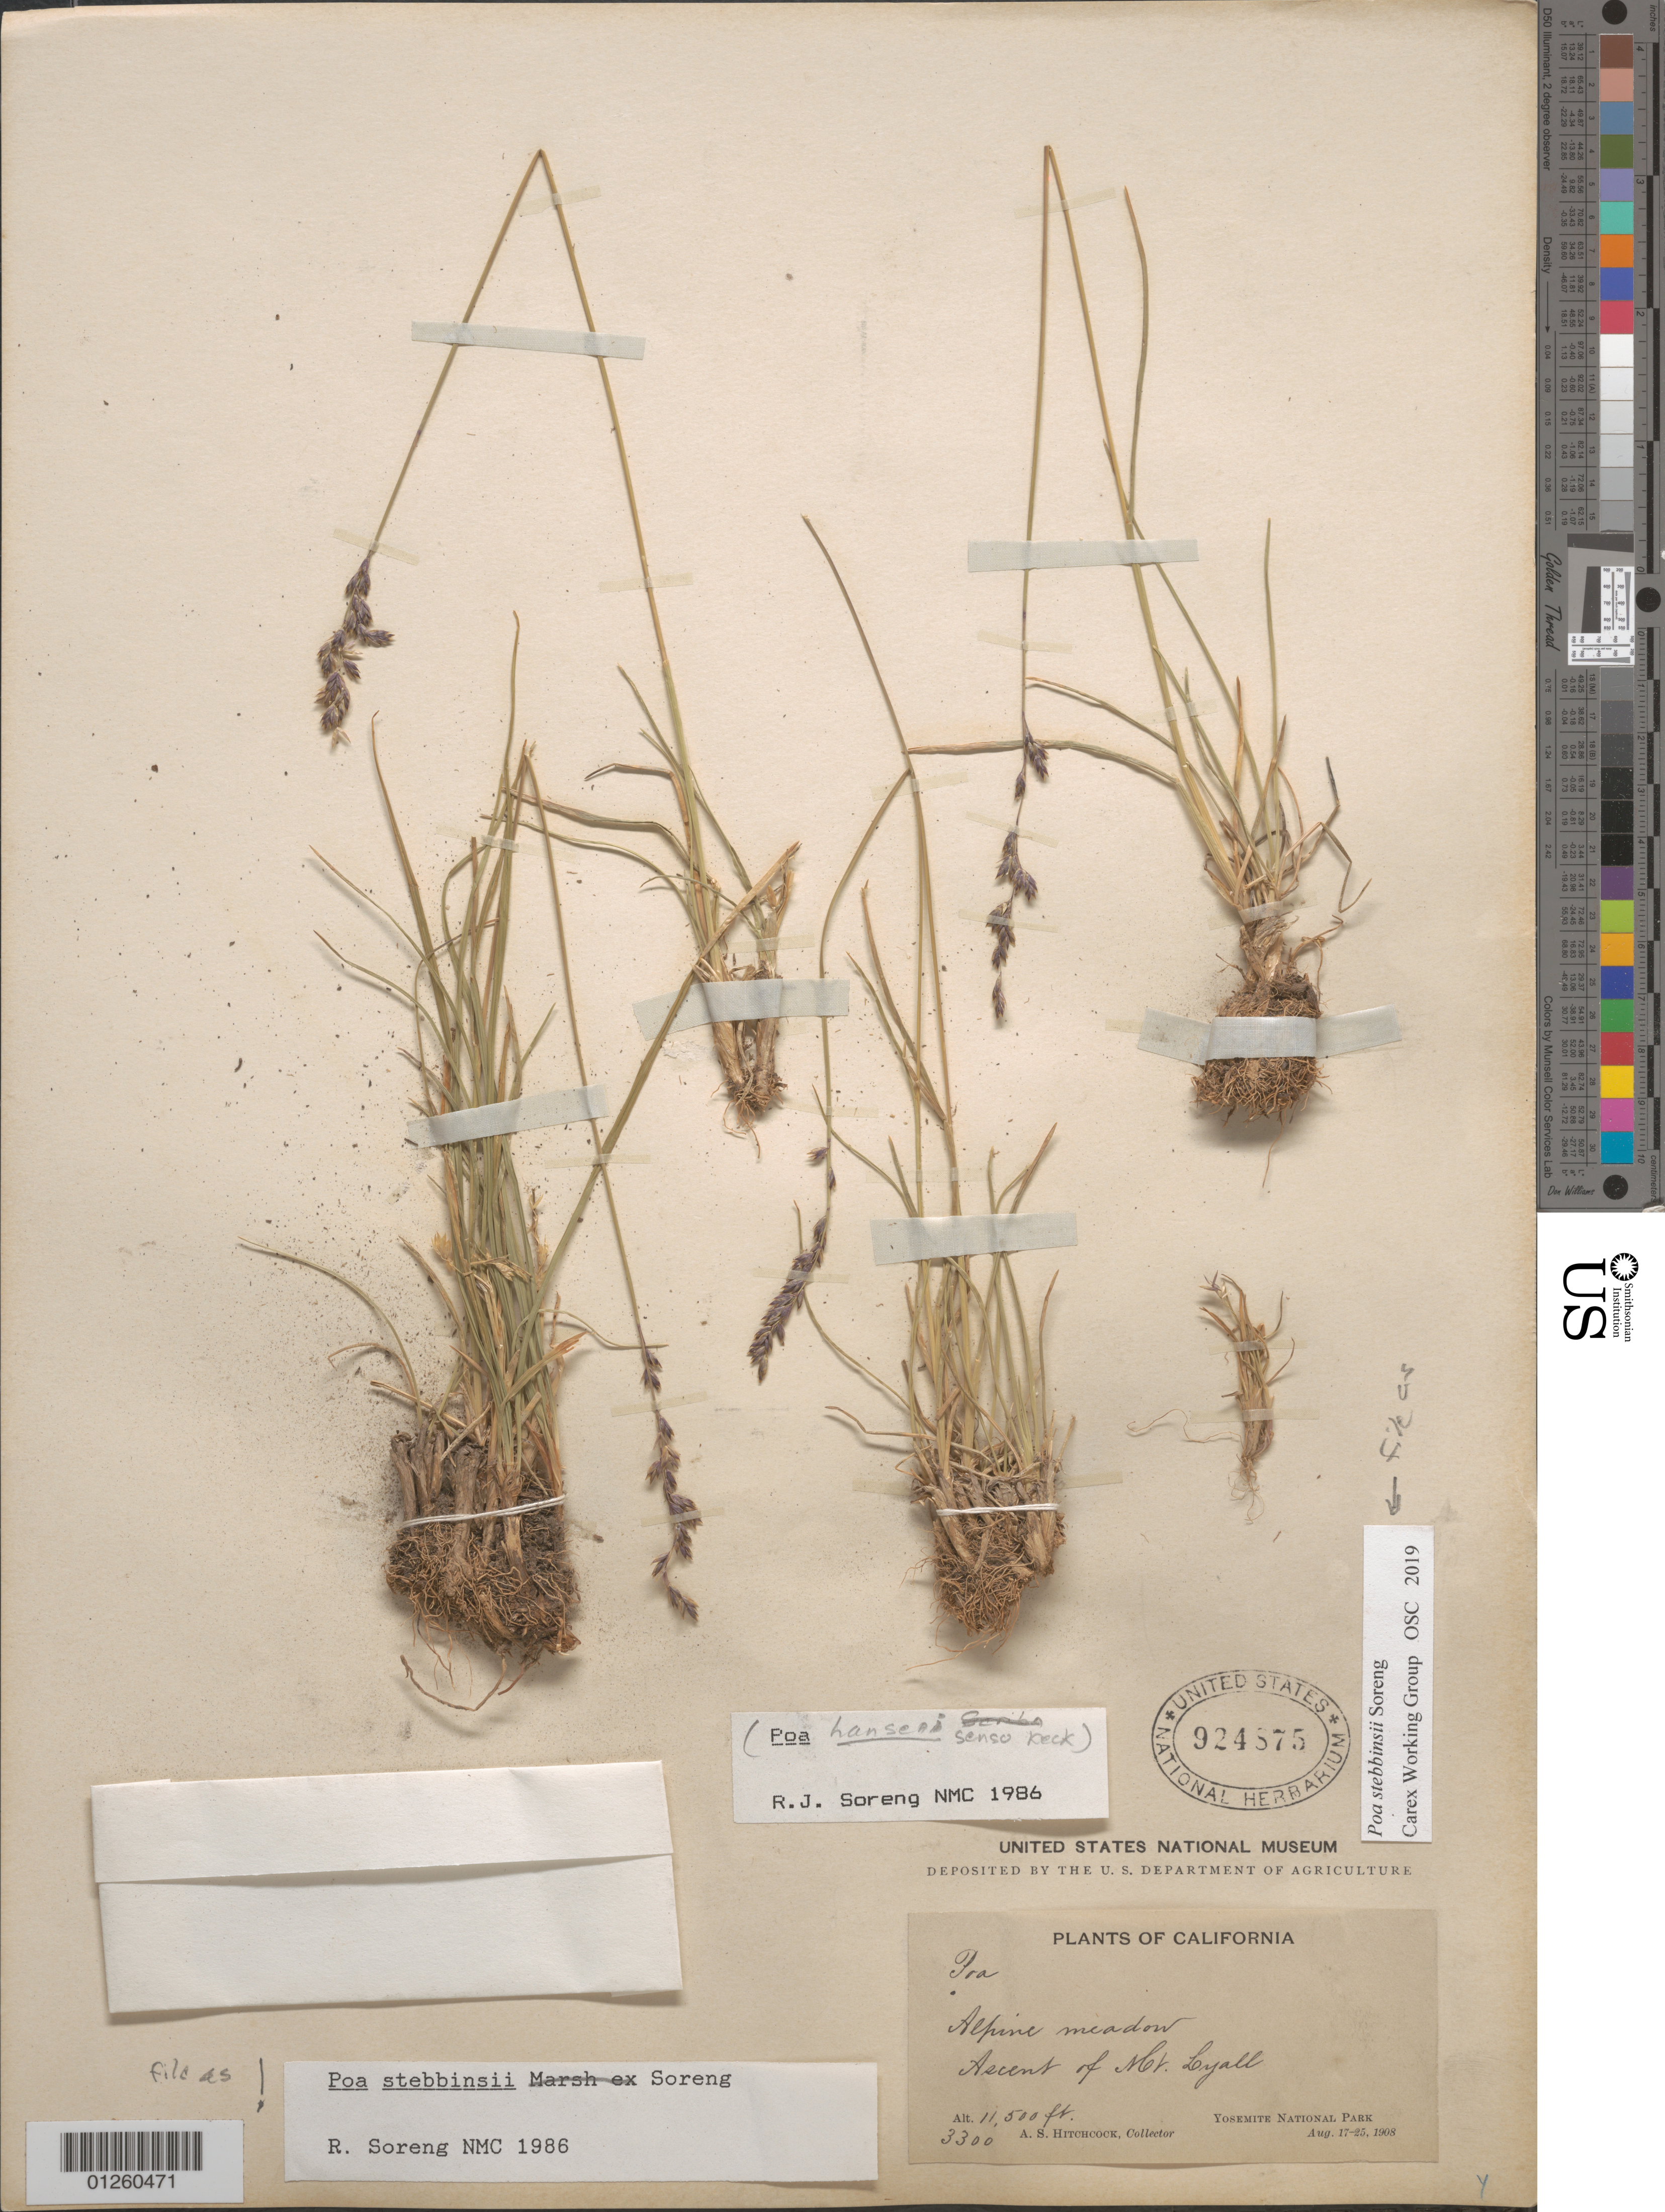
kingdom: Plantae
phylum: Tracheophyta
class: Liliopsida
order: Poales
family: Poaceae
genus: Poa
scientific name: Poa stebbinsii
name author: Soreng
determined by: Soreng, Robert J., Research Associate (BOT), Smithsonian Institution - National Museum of Natural History (UNITED STATES)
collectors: A. Hitchcock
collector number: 3300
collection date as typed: August 17-25, 1908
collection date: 1908-08-17/1908-08-25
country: United States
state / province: California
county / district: Mariposa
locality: Ascent of Mt. Lyell. Yosemite National Park.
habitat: Alpine meadow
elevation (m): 3505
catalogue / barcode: US 924875